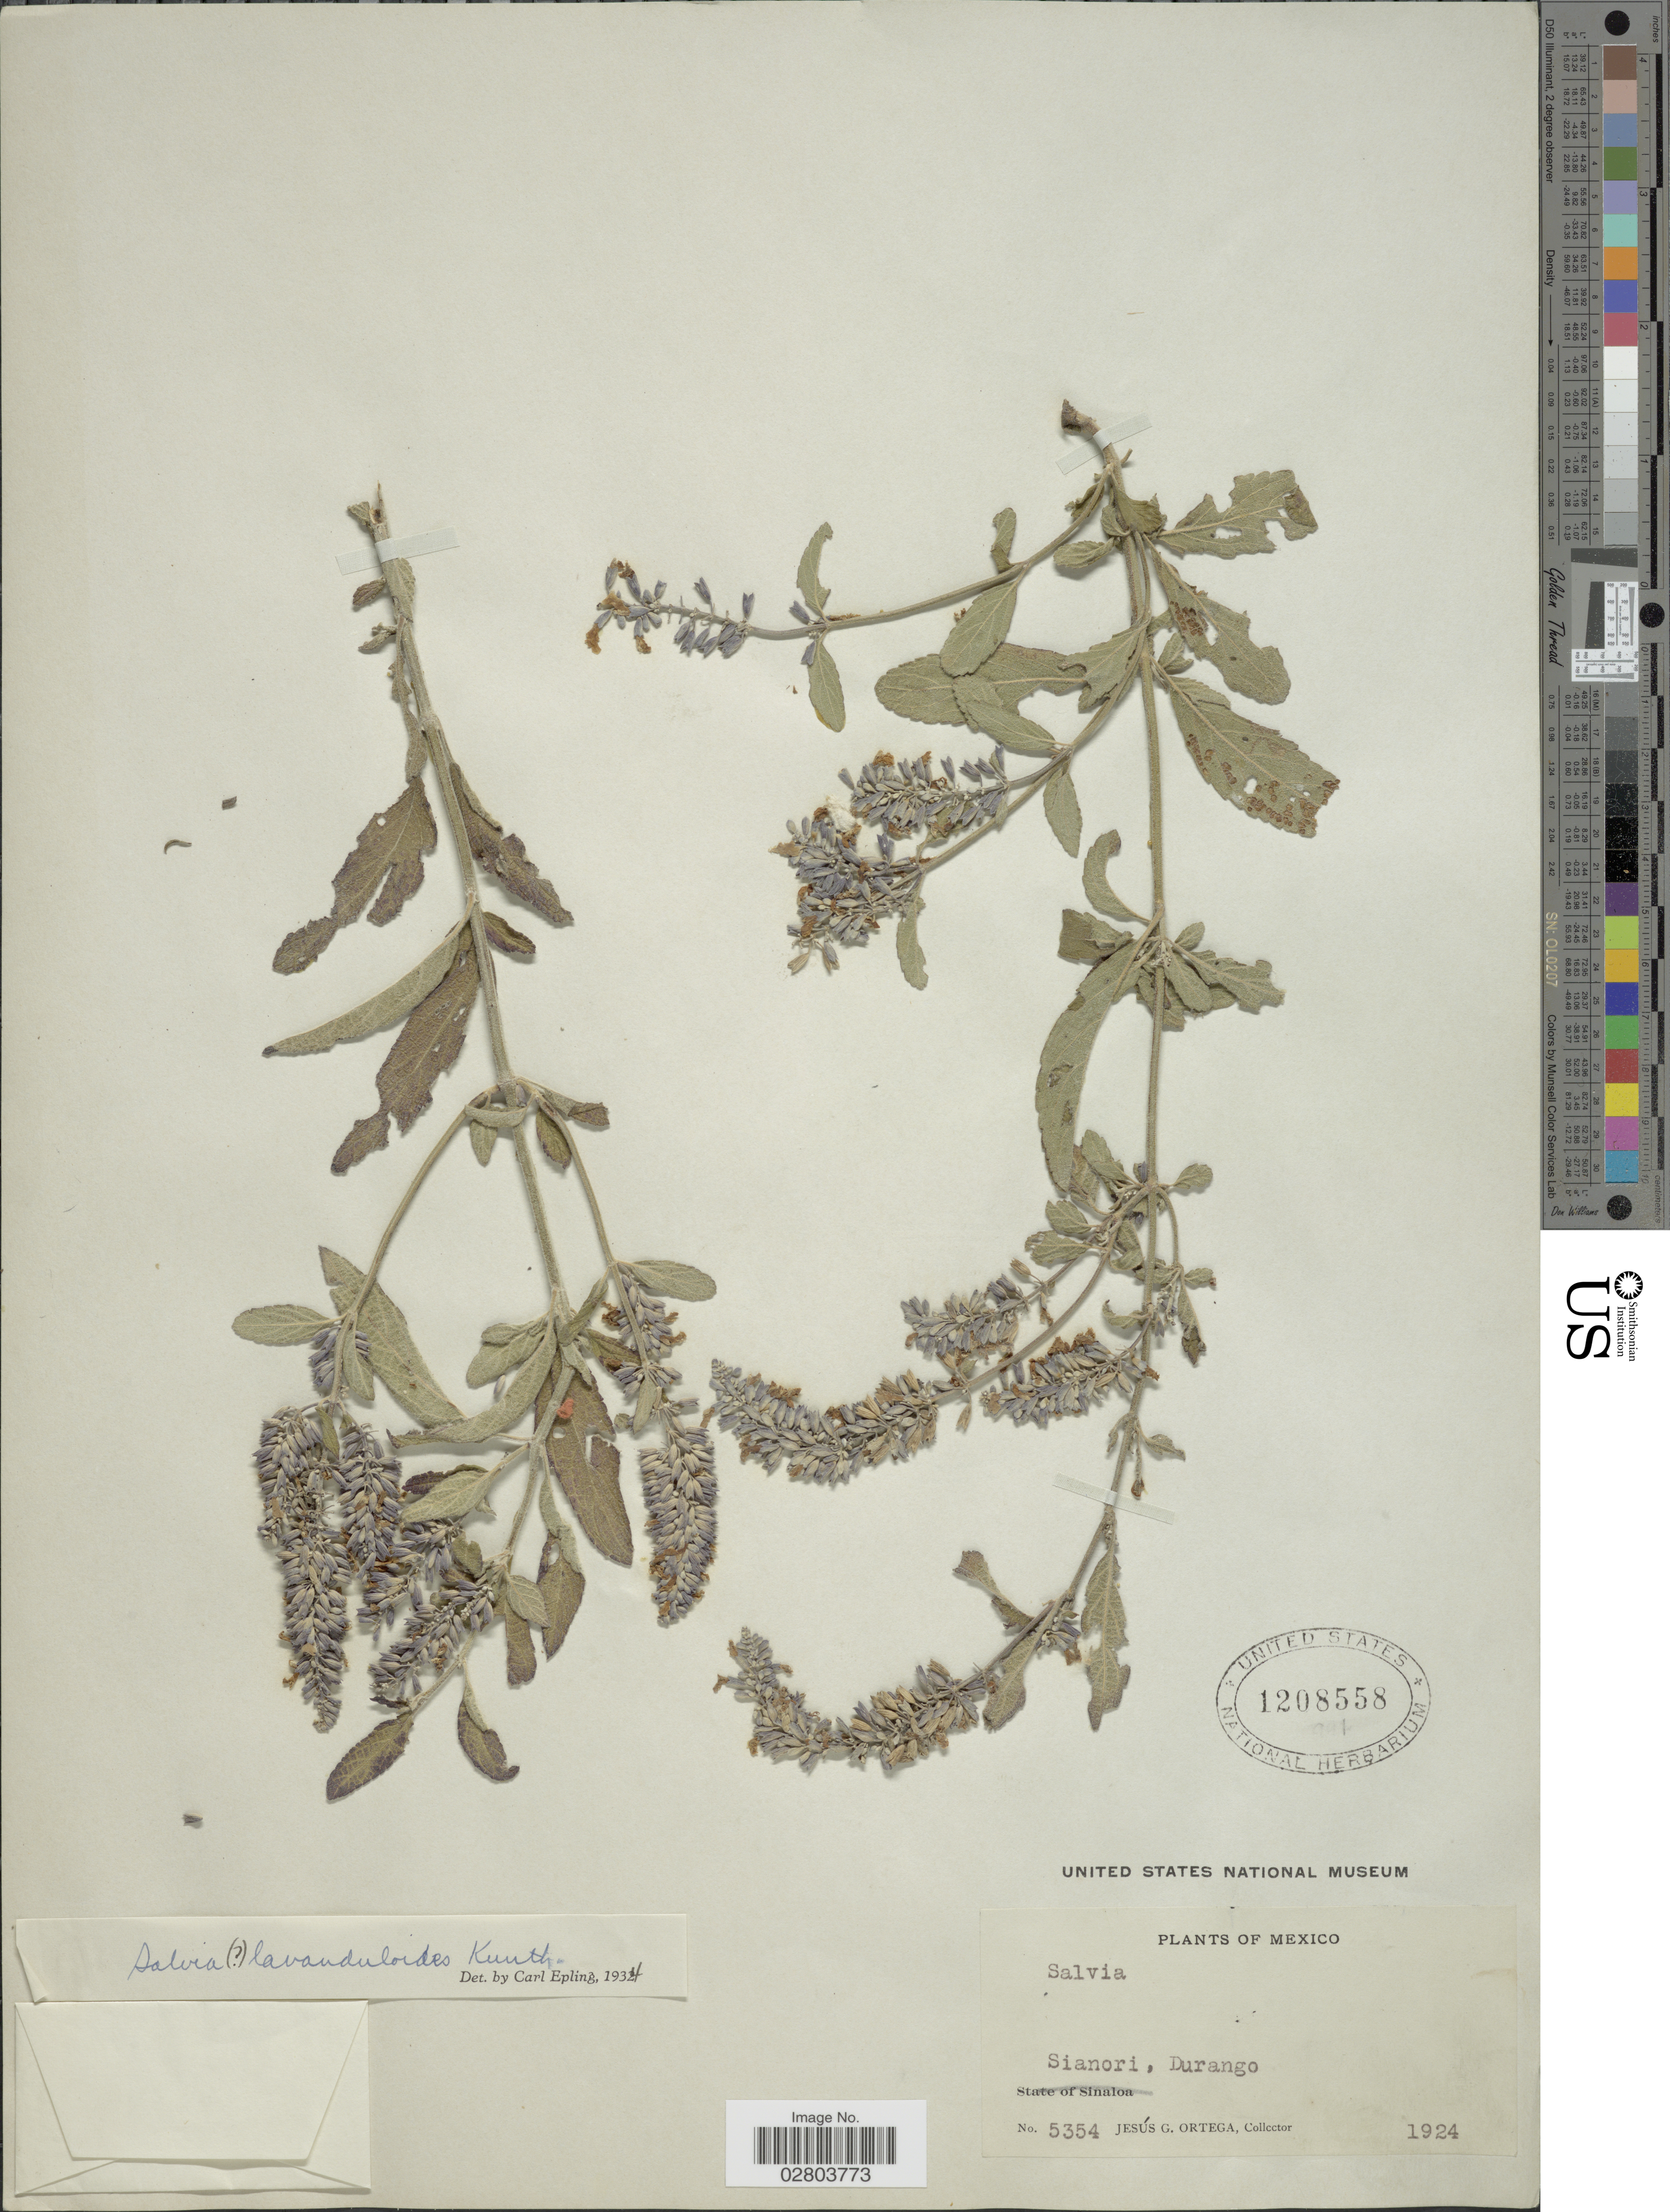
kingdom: Plantae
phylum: Tracheophyta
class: Magnoliopsida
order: Lamiales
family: Lamiaceae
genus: Salvia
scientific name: Salvia sp.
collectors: J. Ortega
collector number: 5354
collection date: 1924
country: Mexico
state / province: Durango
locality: Sianori, Durango.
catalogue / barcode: US 1208558